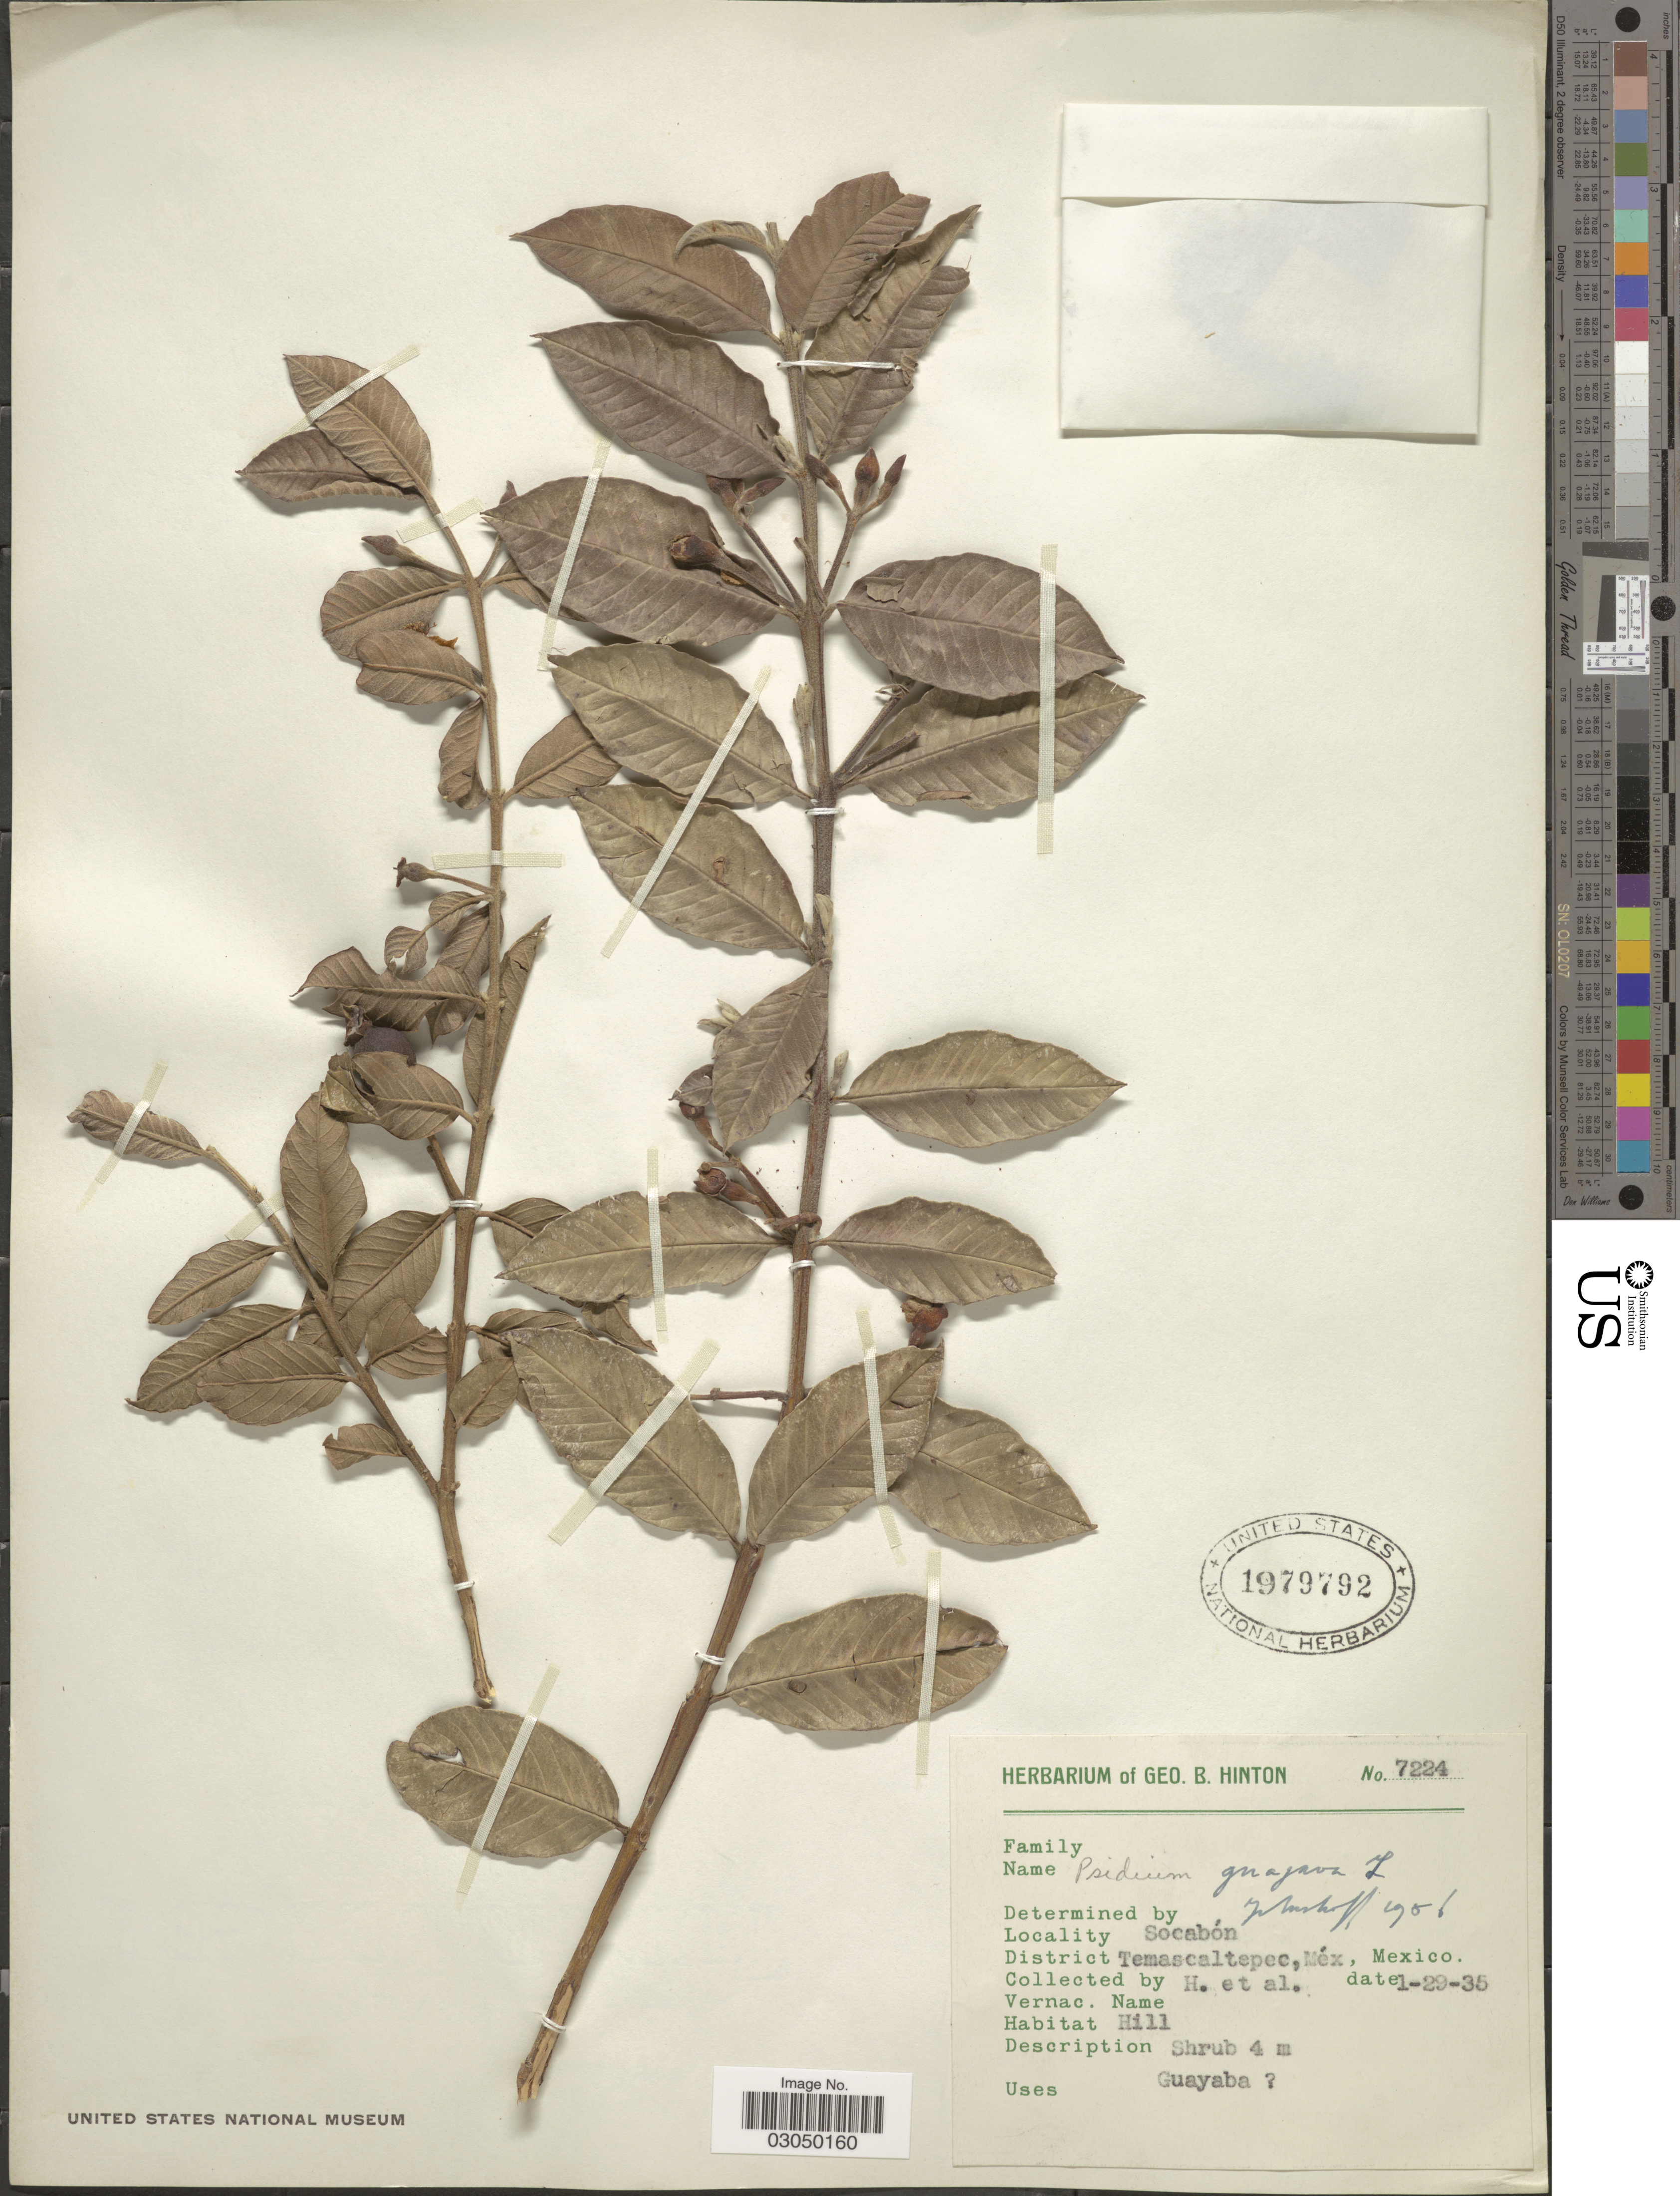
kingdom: Plantae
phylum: Tracheophyta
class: Magnoliopsida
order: Myrtales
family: Myrtaceae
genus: Psidium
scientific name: Psidium guajava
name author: L.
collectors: G. B. Hinton & et al.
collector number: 7224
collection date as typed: Transcribed d/m/y: 29/1/35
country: Mexico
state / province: México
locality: Socabón. District Temascaltepec, Méx.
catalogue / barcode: US 1979792